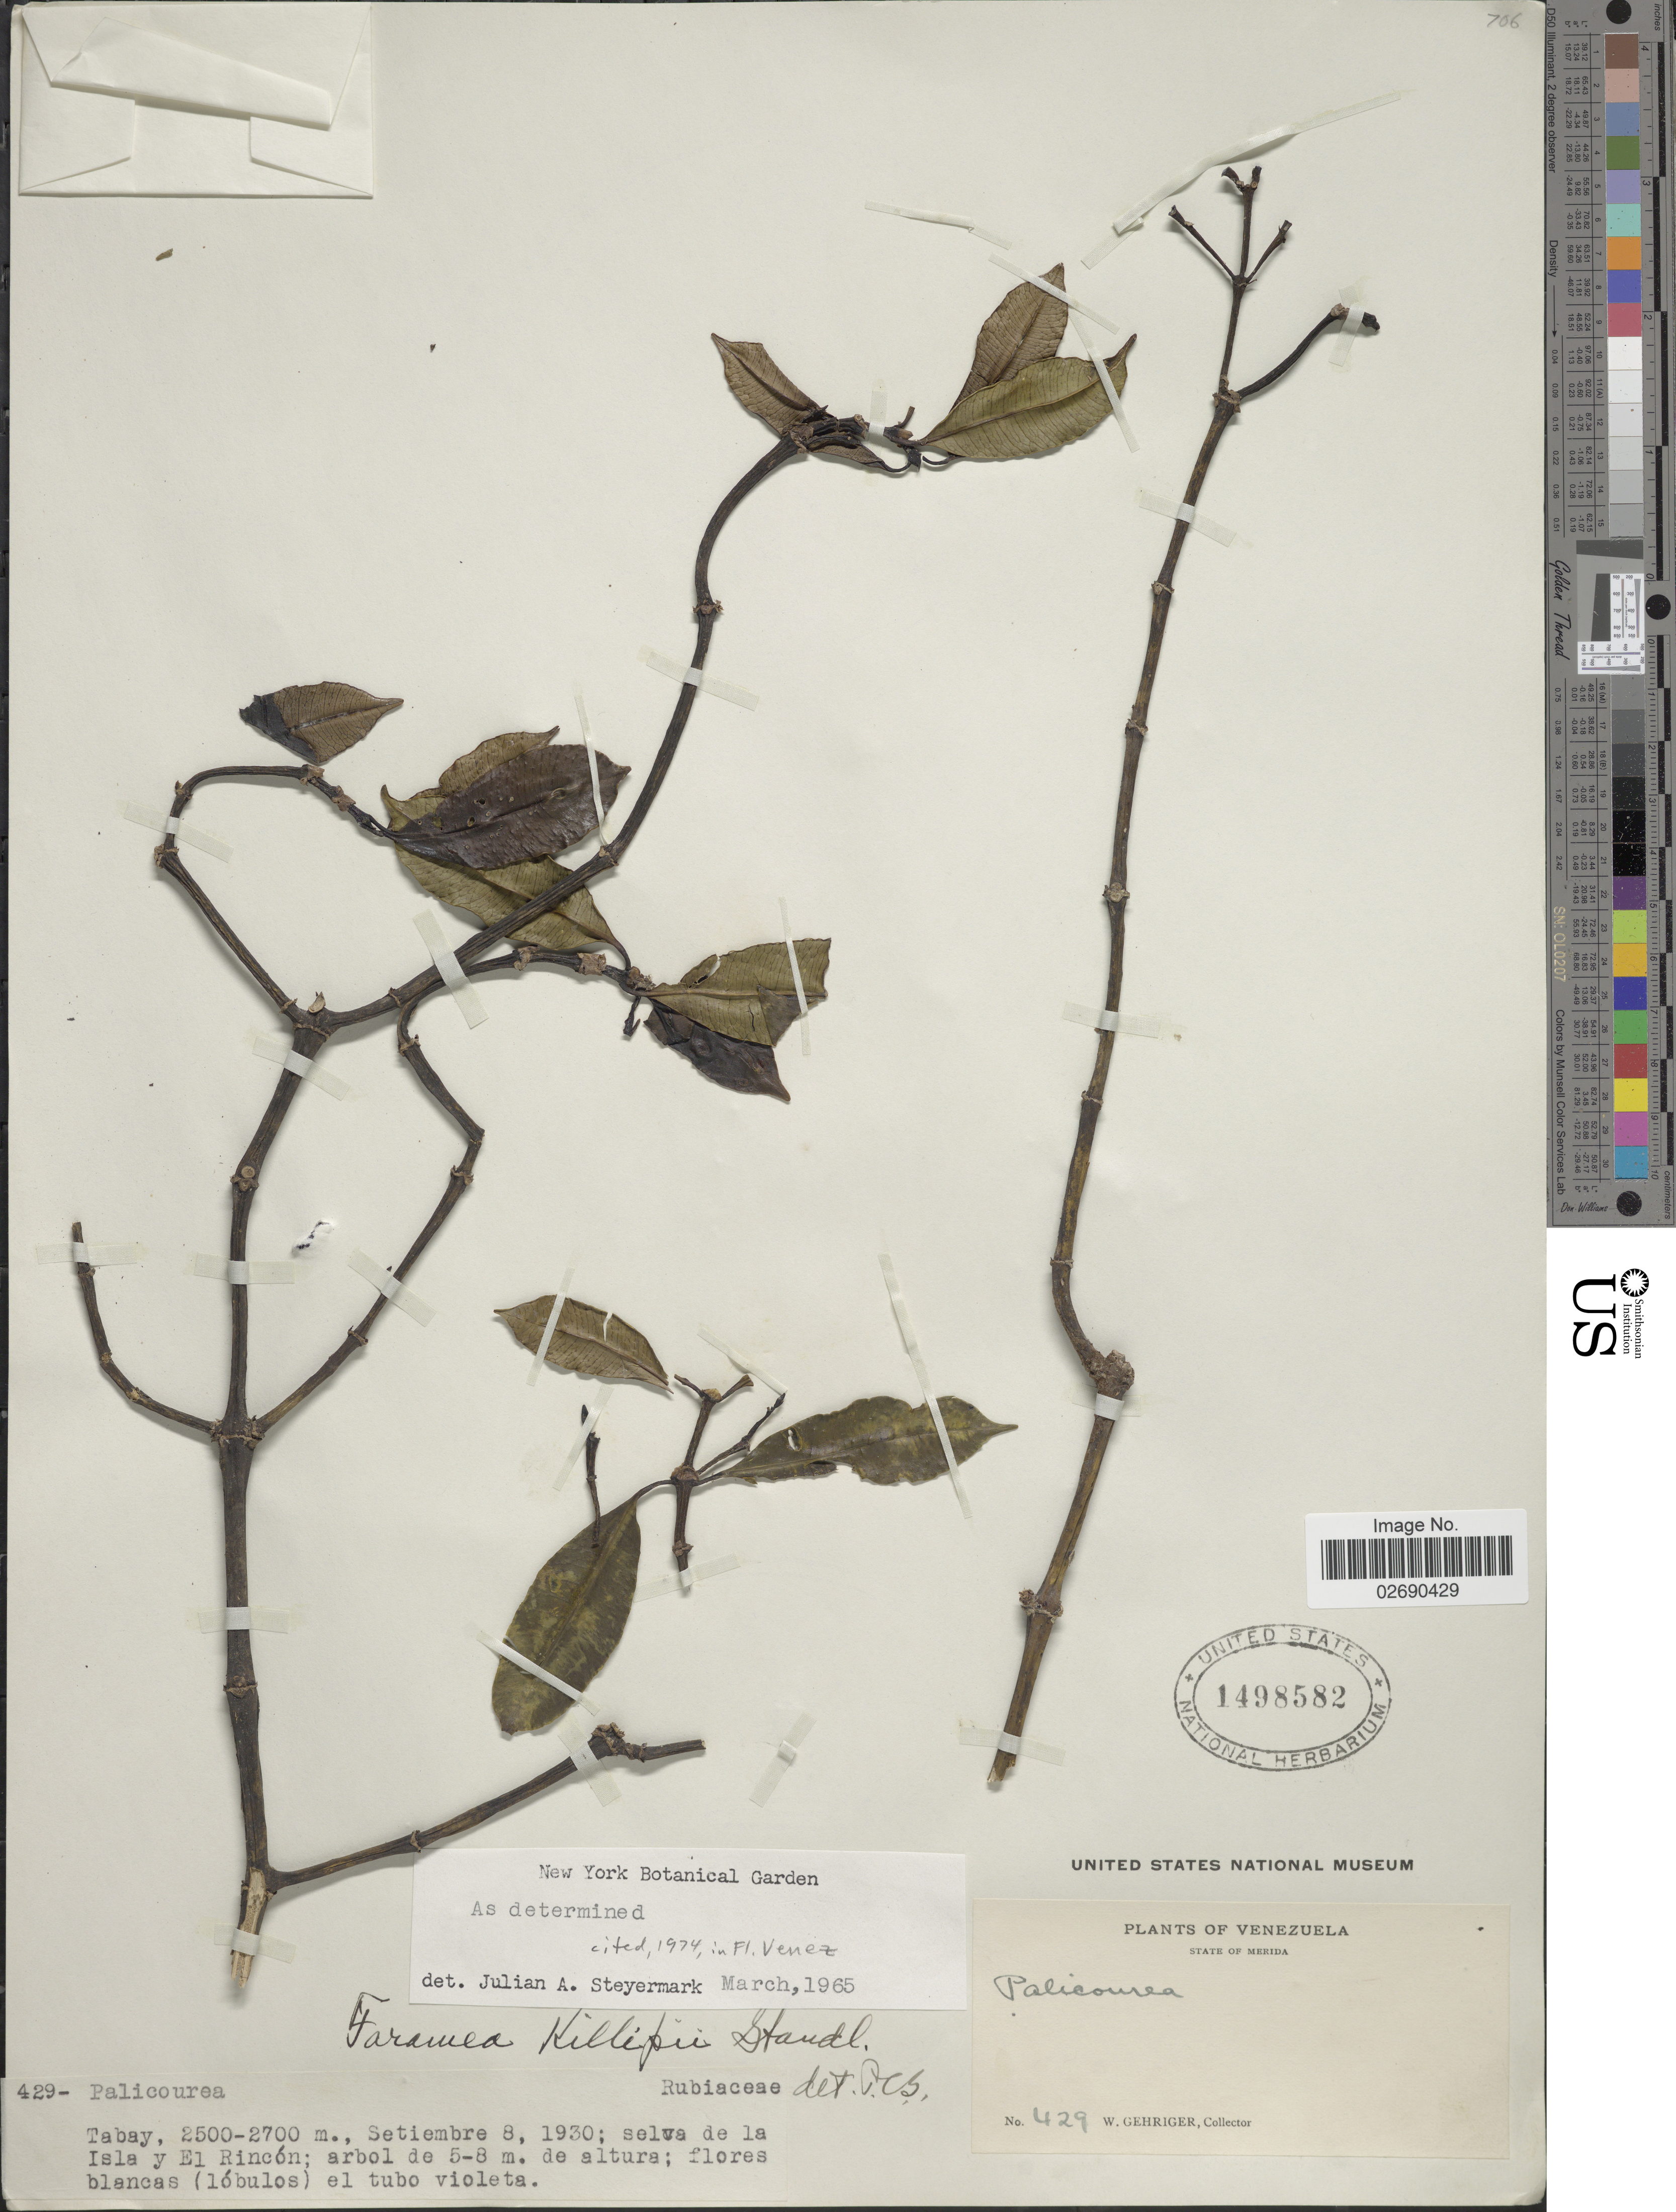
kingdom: Plantae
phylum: Tracheophyta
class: Magnoliopsida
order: Gentianales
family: Rubiaceae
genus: Faramea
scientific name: Faramea killipii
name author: Standl.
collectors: W. Gehriger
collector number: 429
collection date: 1930-09-08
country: Venezuela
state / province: Mérida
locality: Tabay. Selva de la Isla y El Rincón.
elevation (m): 2500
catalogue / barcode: US 1498582